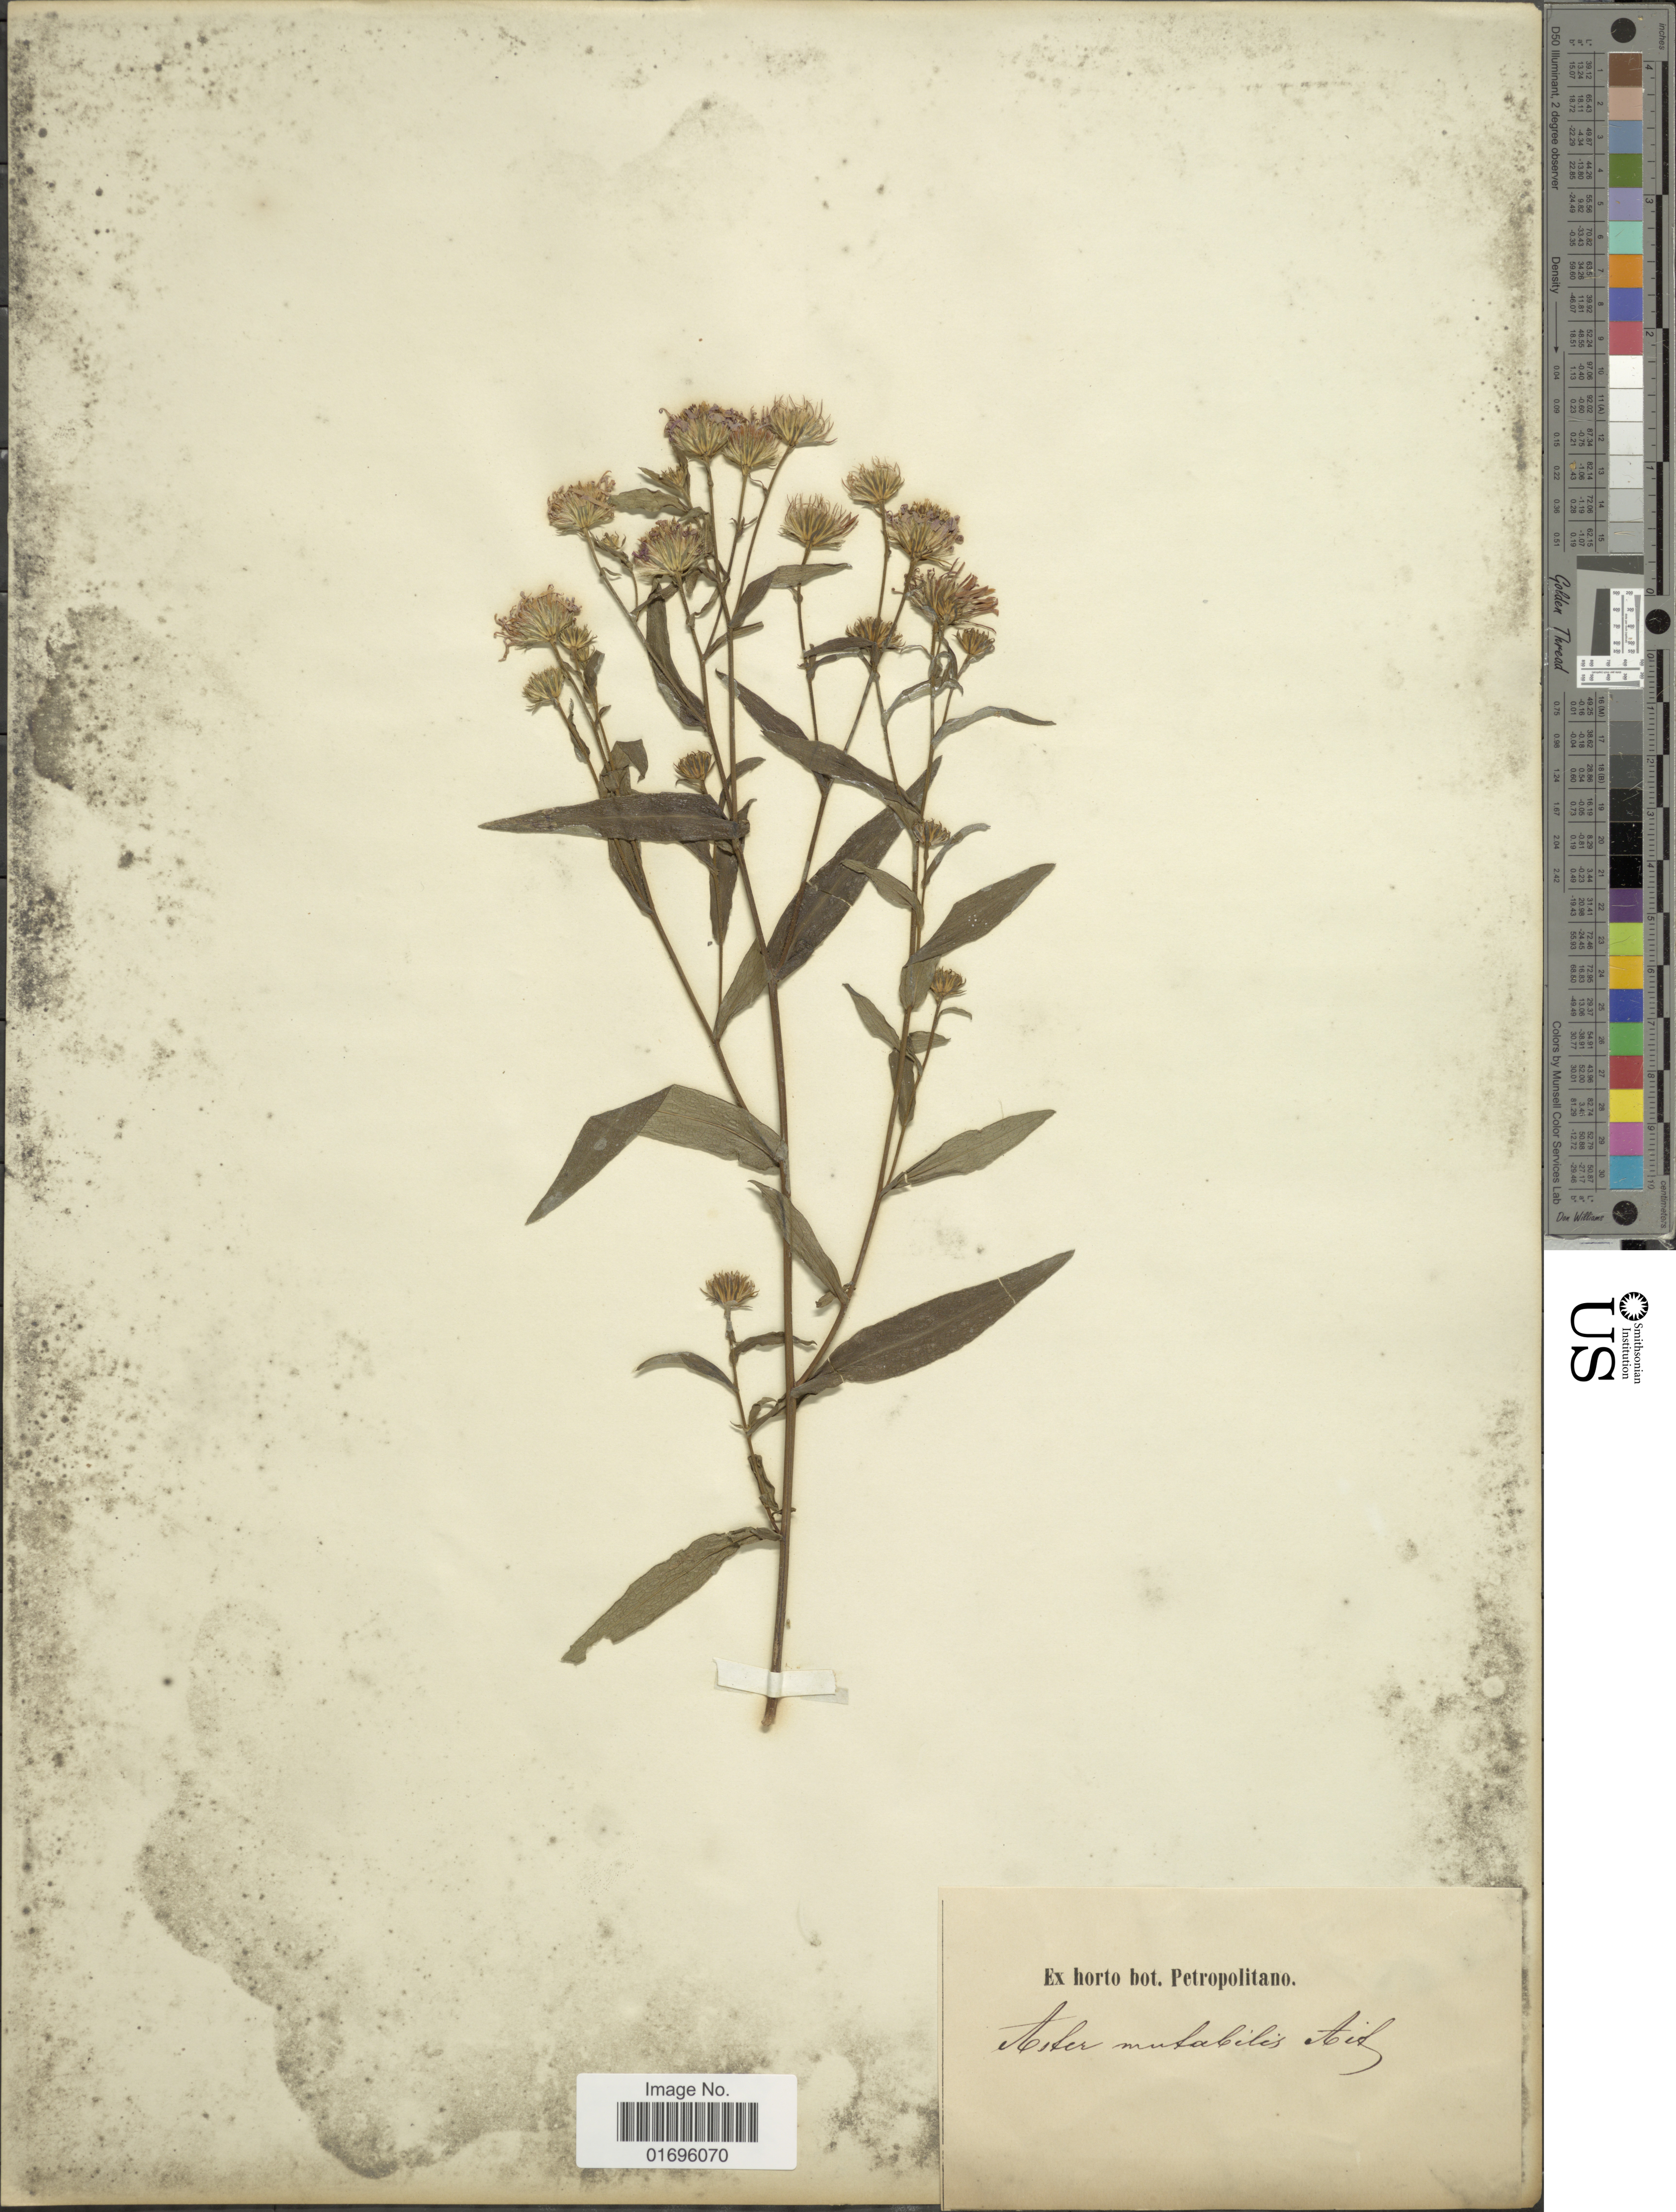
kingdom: Plantae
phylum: Tracheophyta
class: Magnoliopsida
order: Asterales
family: Asteraceae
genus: Aster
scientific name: Aster mutabilis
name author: Vell.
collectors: ex Horto Bot. Petropolitano